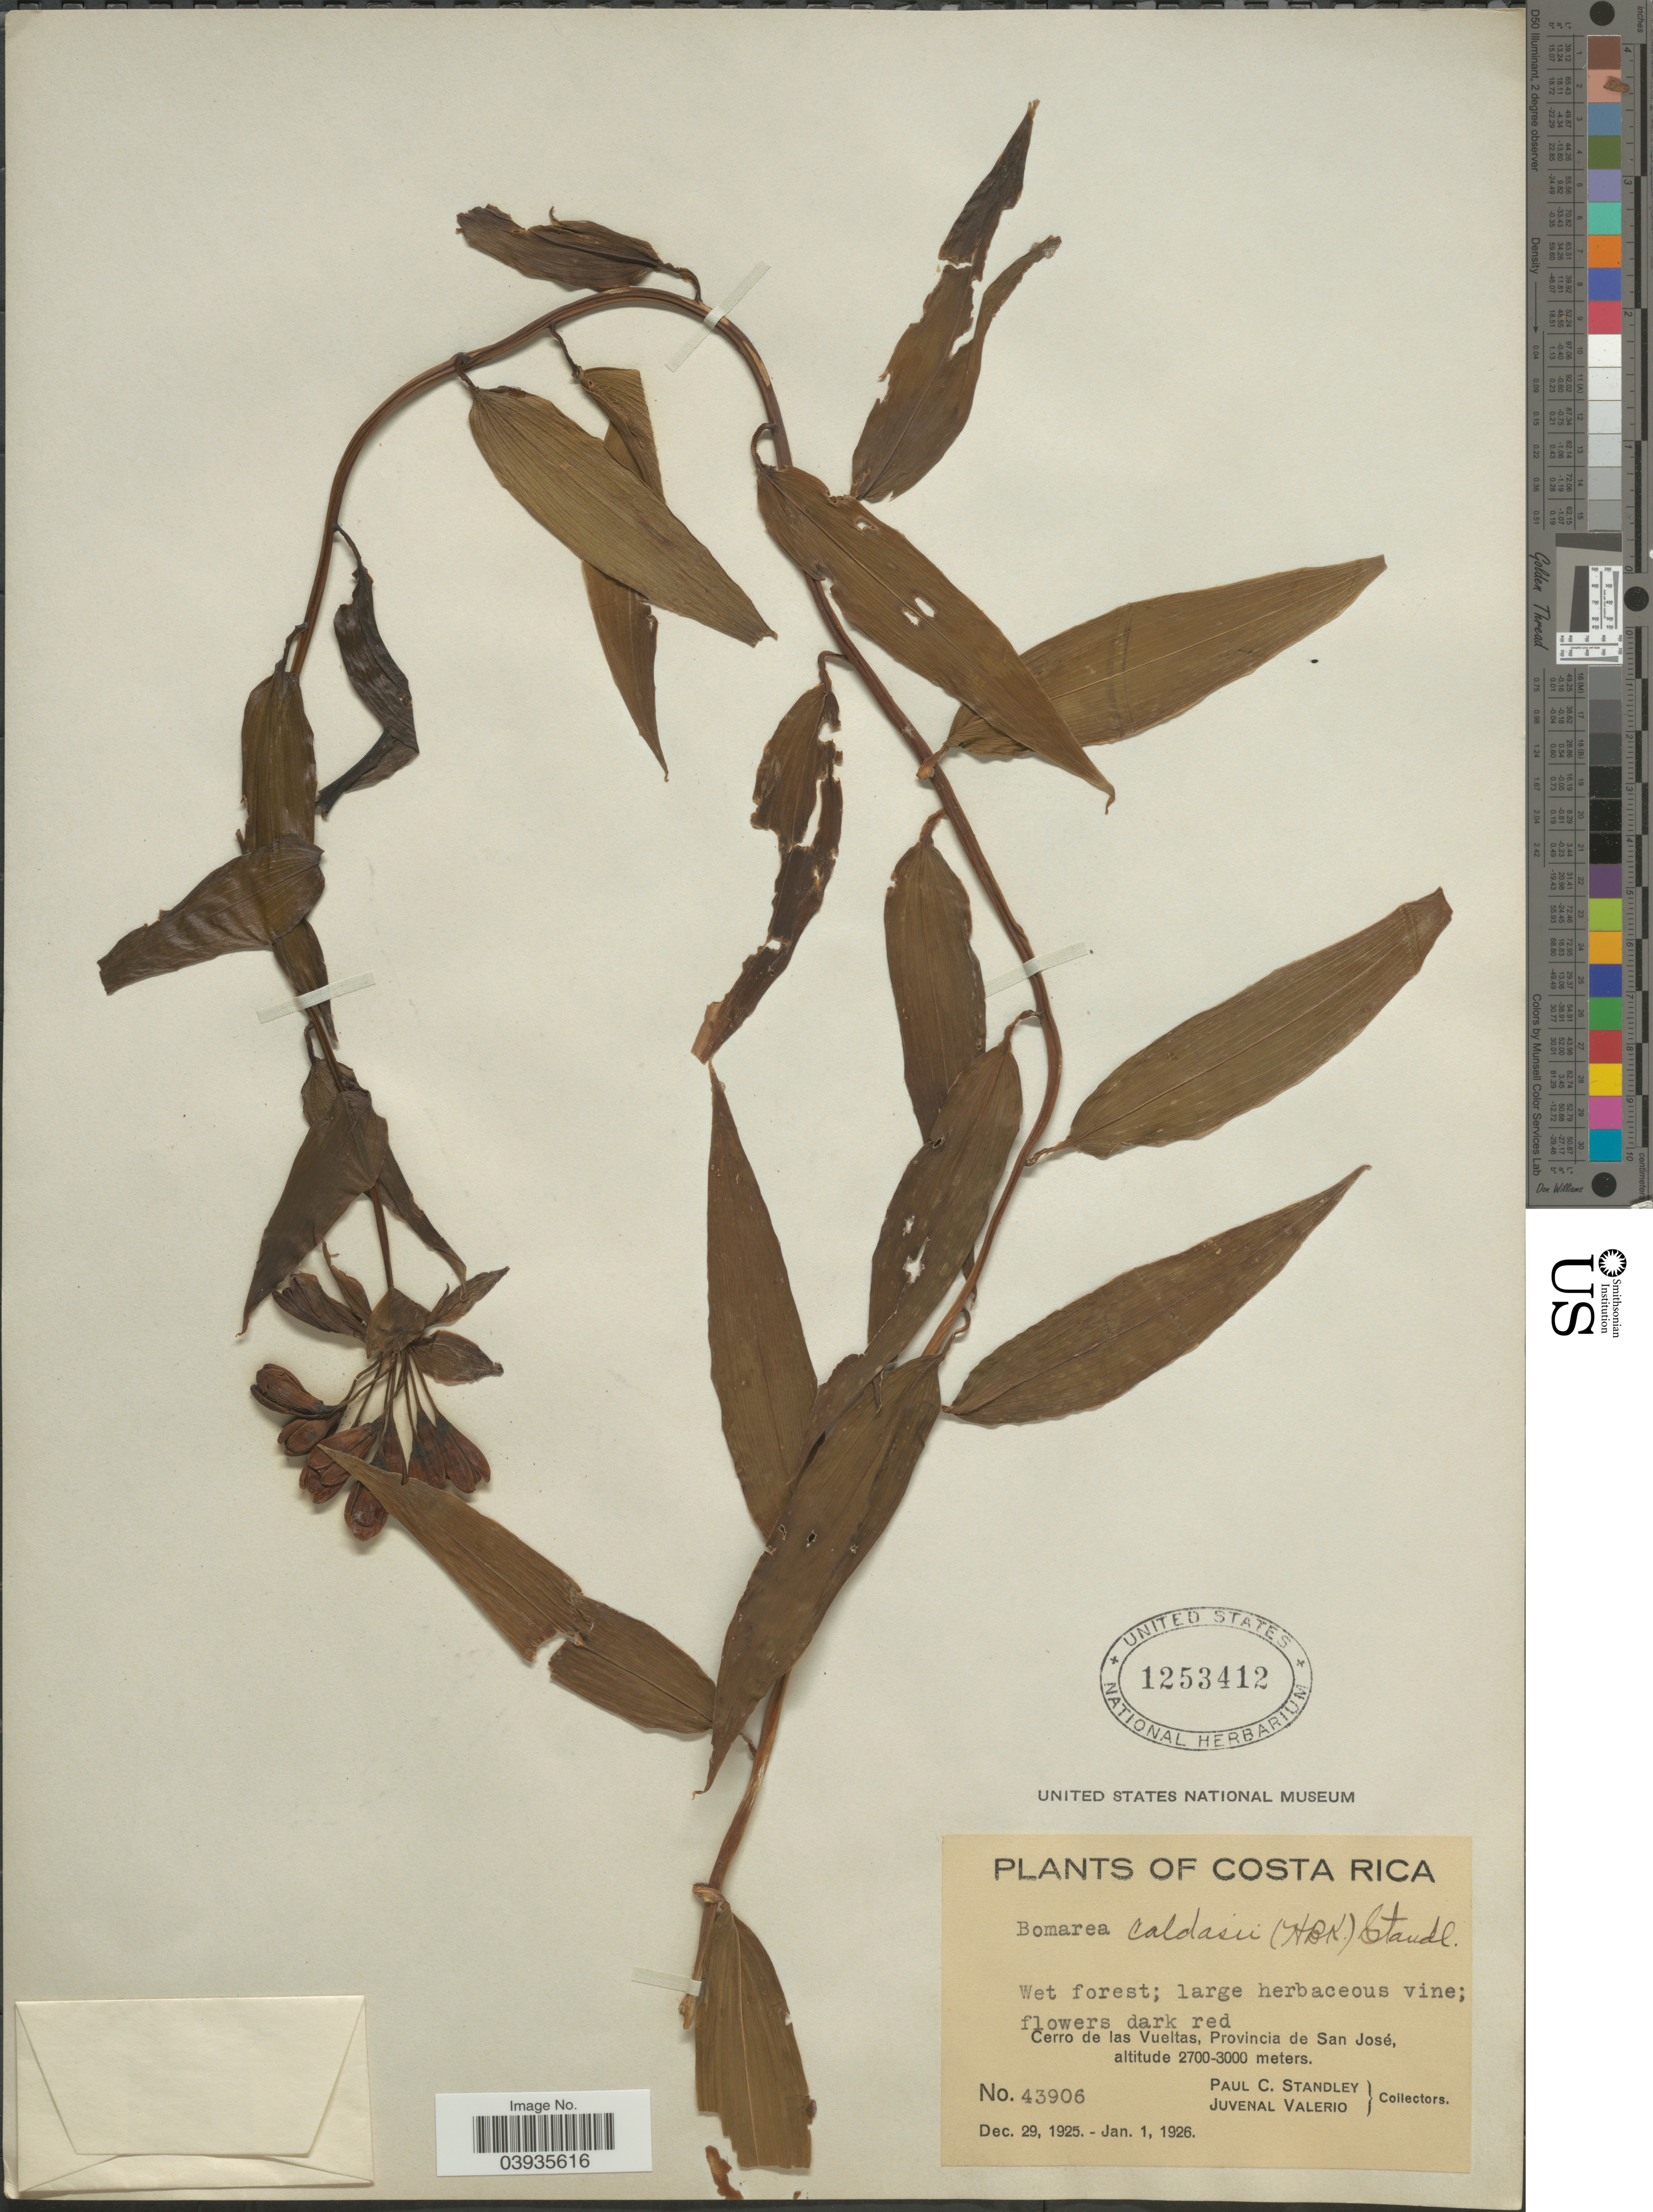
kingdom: Plantae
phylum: Tracheophyta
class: Liliopsida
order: Liliales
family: Alstroemeriaceae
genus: Bomarea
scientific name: Bomarea caldasii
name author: (Kunth) Asch. & Graebener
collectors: P. C. Standley & J. Valerio R.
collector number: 43906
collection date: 1925-12-29/1926-01-01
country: Costa Rica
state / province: San José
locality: Cerro de las Vueltas.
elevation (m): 2700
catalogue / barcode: US 1253412